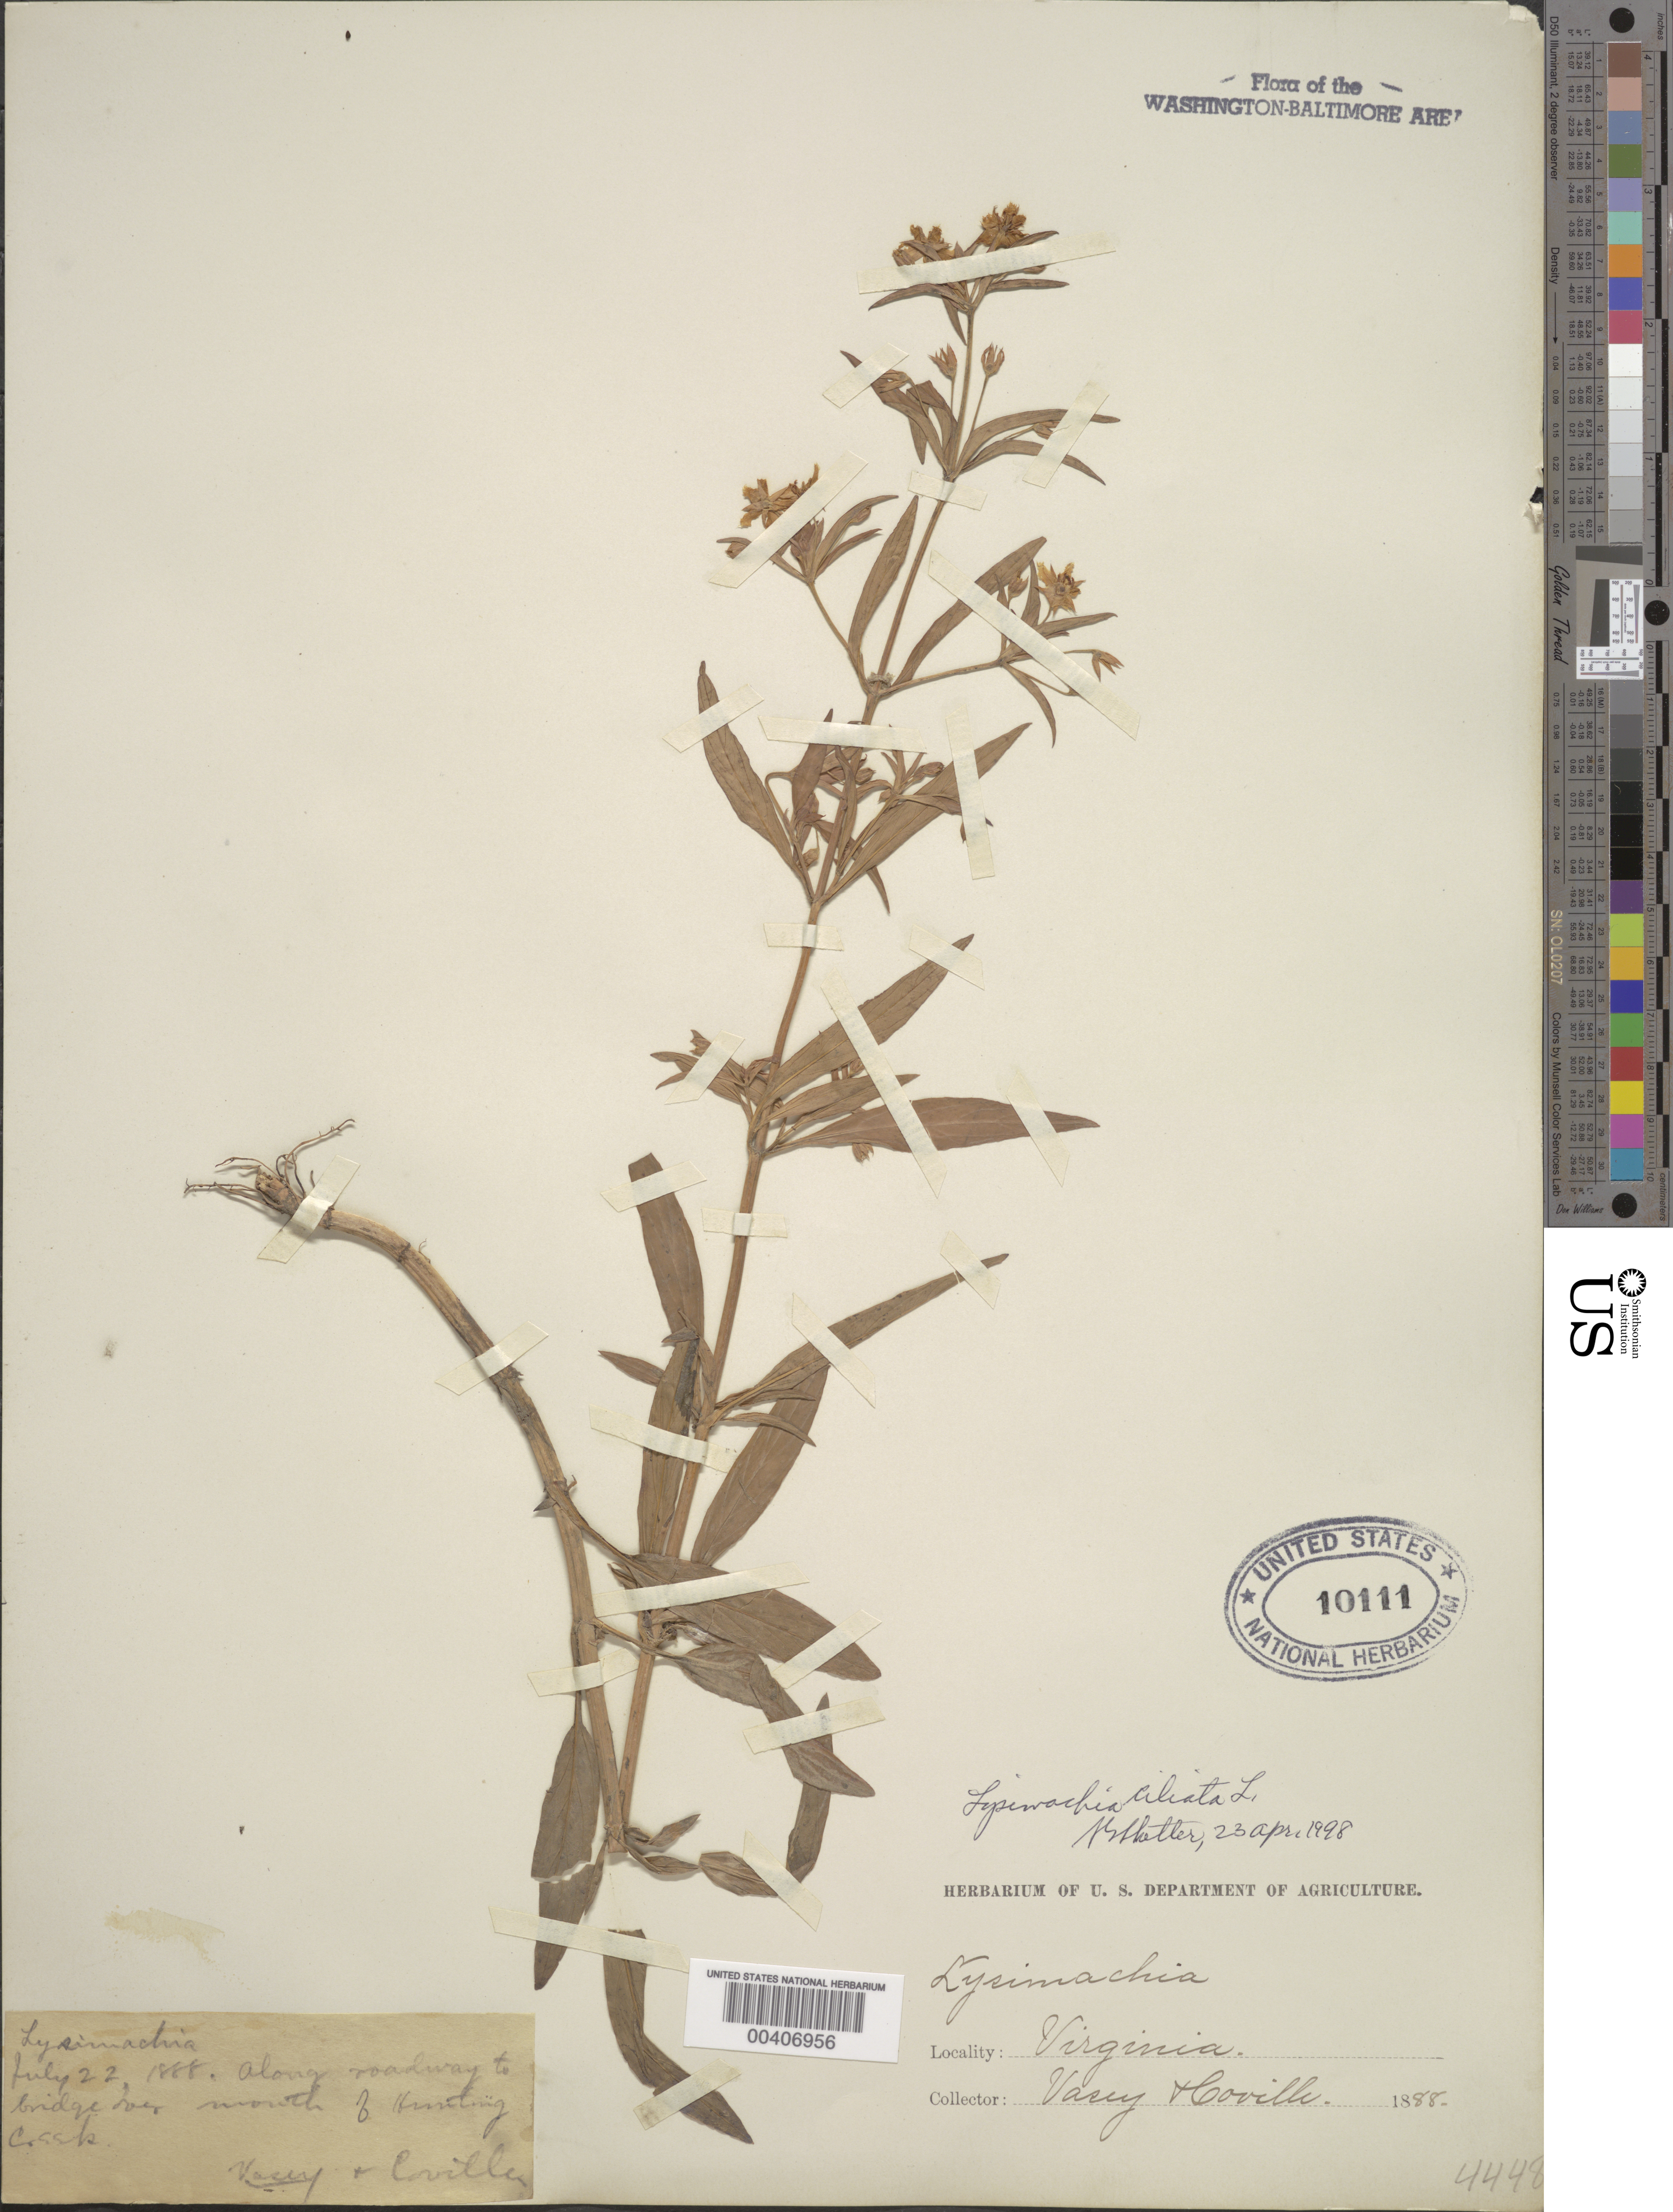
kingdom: Plantae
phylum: Tracheophyta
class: Magnoliopsida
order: Ericales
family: Primulaceae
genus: Lysimachia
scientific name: Lysimachia ciliata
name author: L.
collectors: G. R. Vasey & F. V. Coville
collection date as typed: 22 Jul 1888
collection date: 1888-07-22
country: United States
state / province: Virginia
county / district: Fairfax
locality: Hunting Creek Mouth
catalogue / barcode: US 10111